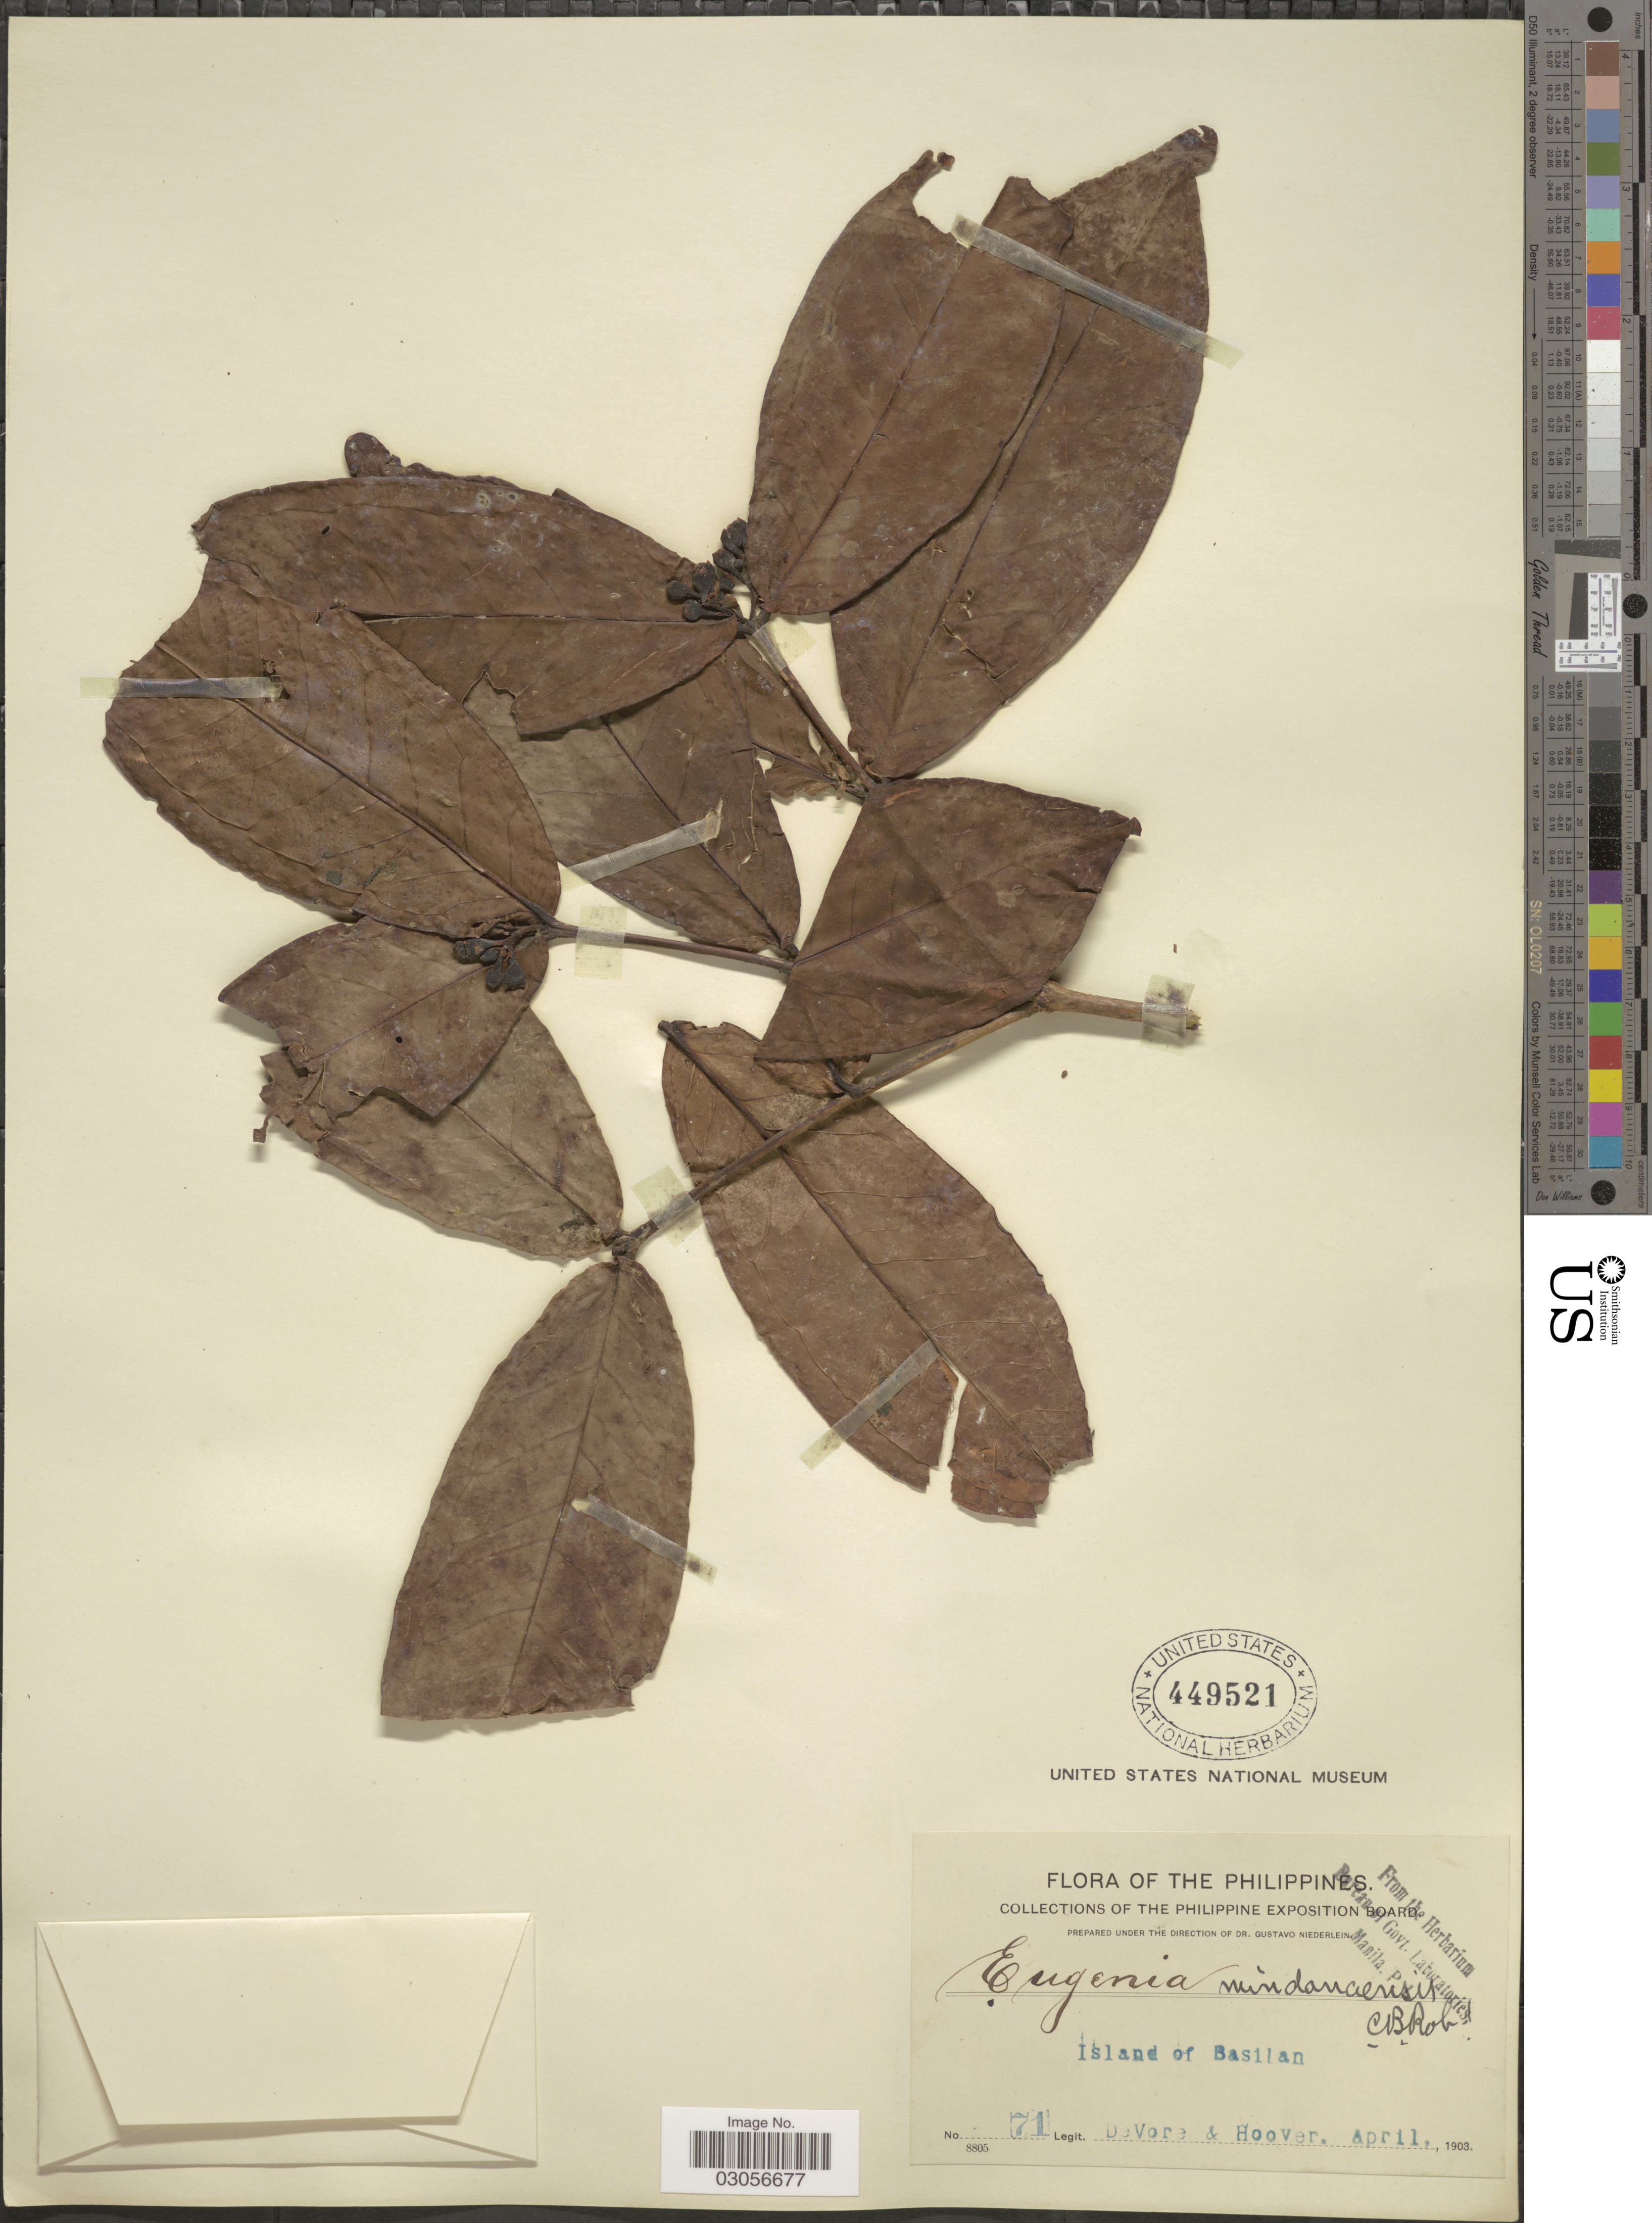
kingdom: Plantae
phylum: Tracheophyta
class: Magnoliopsida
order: Myrtales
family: Myrtaceae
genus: Syzygium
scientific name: Syzygium aqueum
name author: (Burm. f.) Altson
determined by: Strong, Mark T., (BOT), Smithsonian Institution - National Museum of Natural History (UNITED STATES)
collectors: B. F. DeVore & -- Hoover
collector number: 71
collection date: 1903-04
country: Philippines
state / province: Muslim Mindanao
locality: Island of Basilan.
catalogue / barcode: US 449521